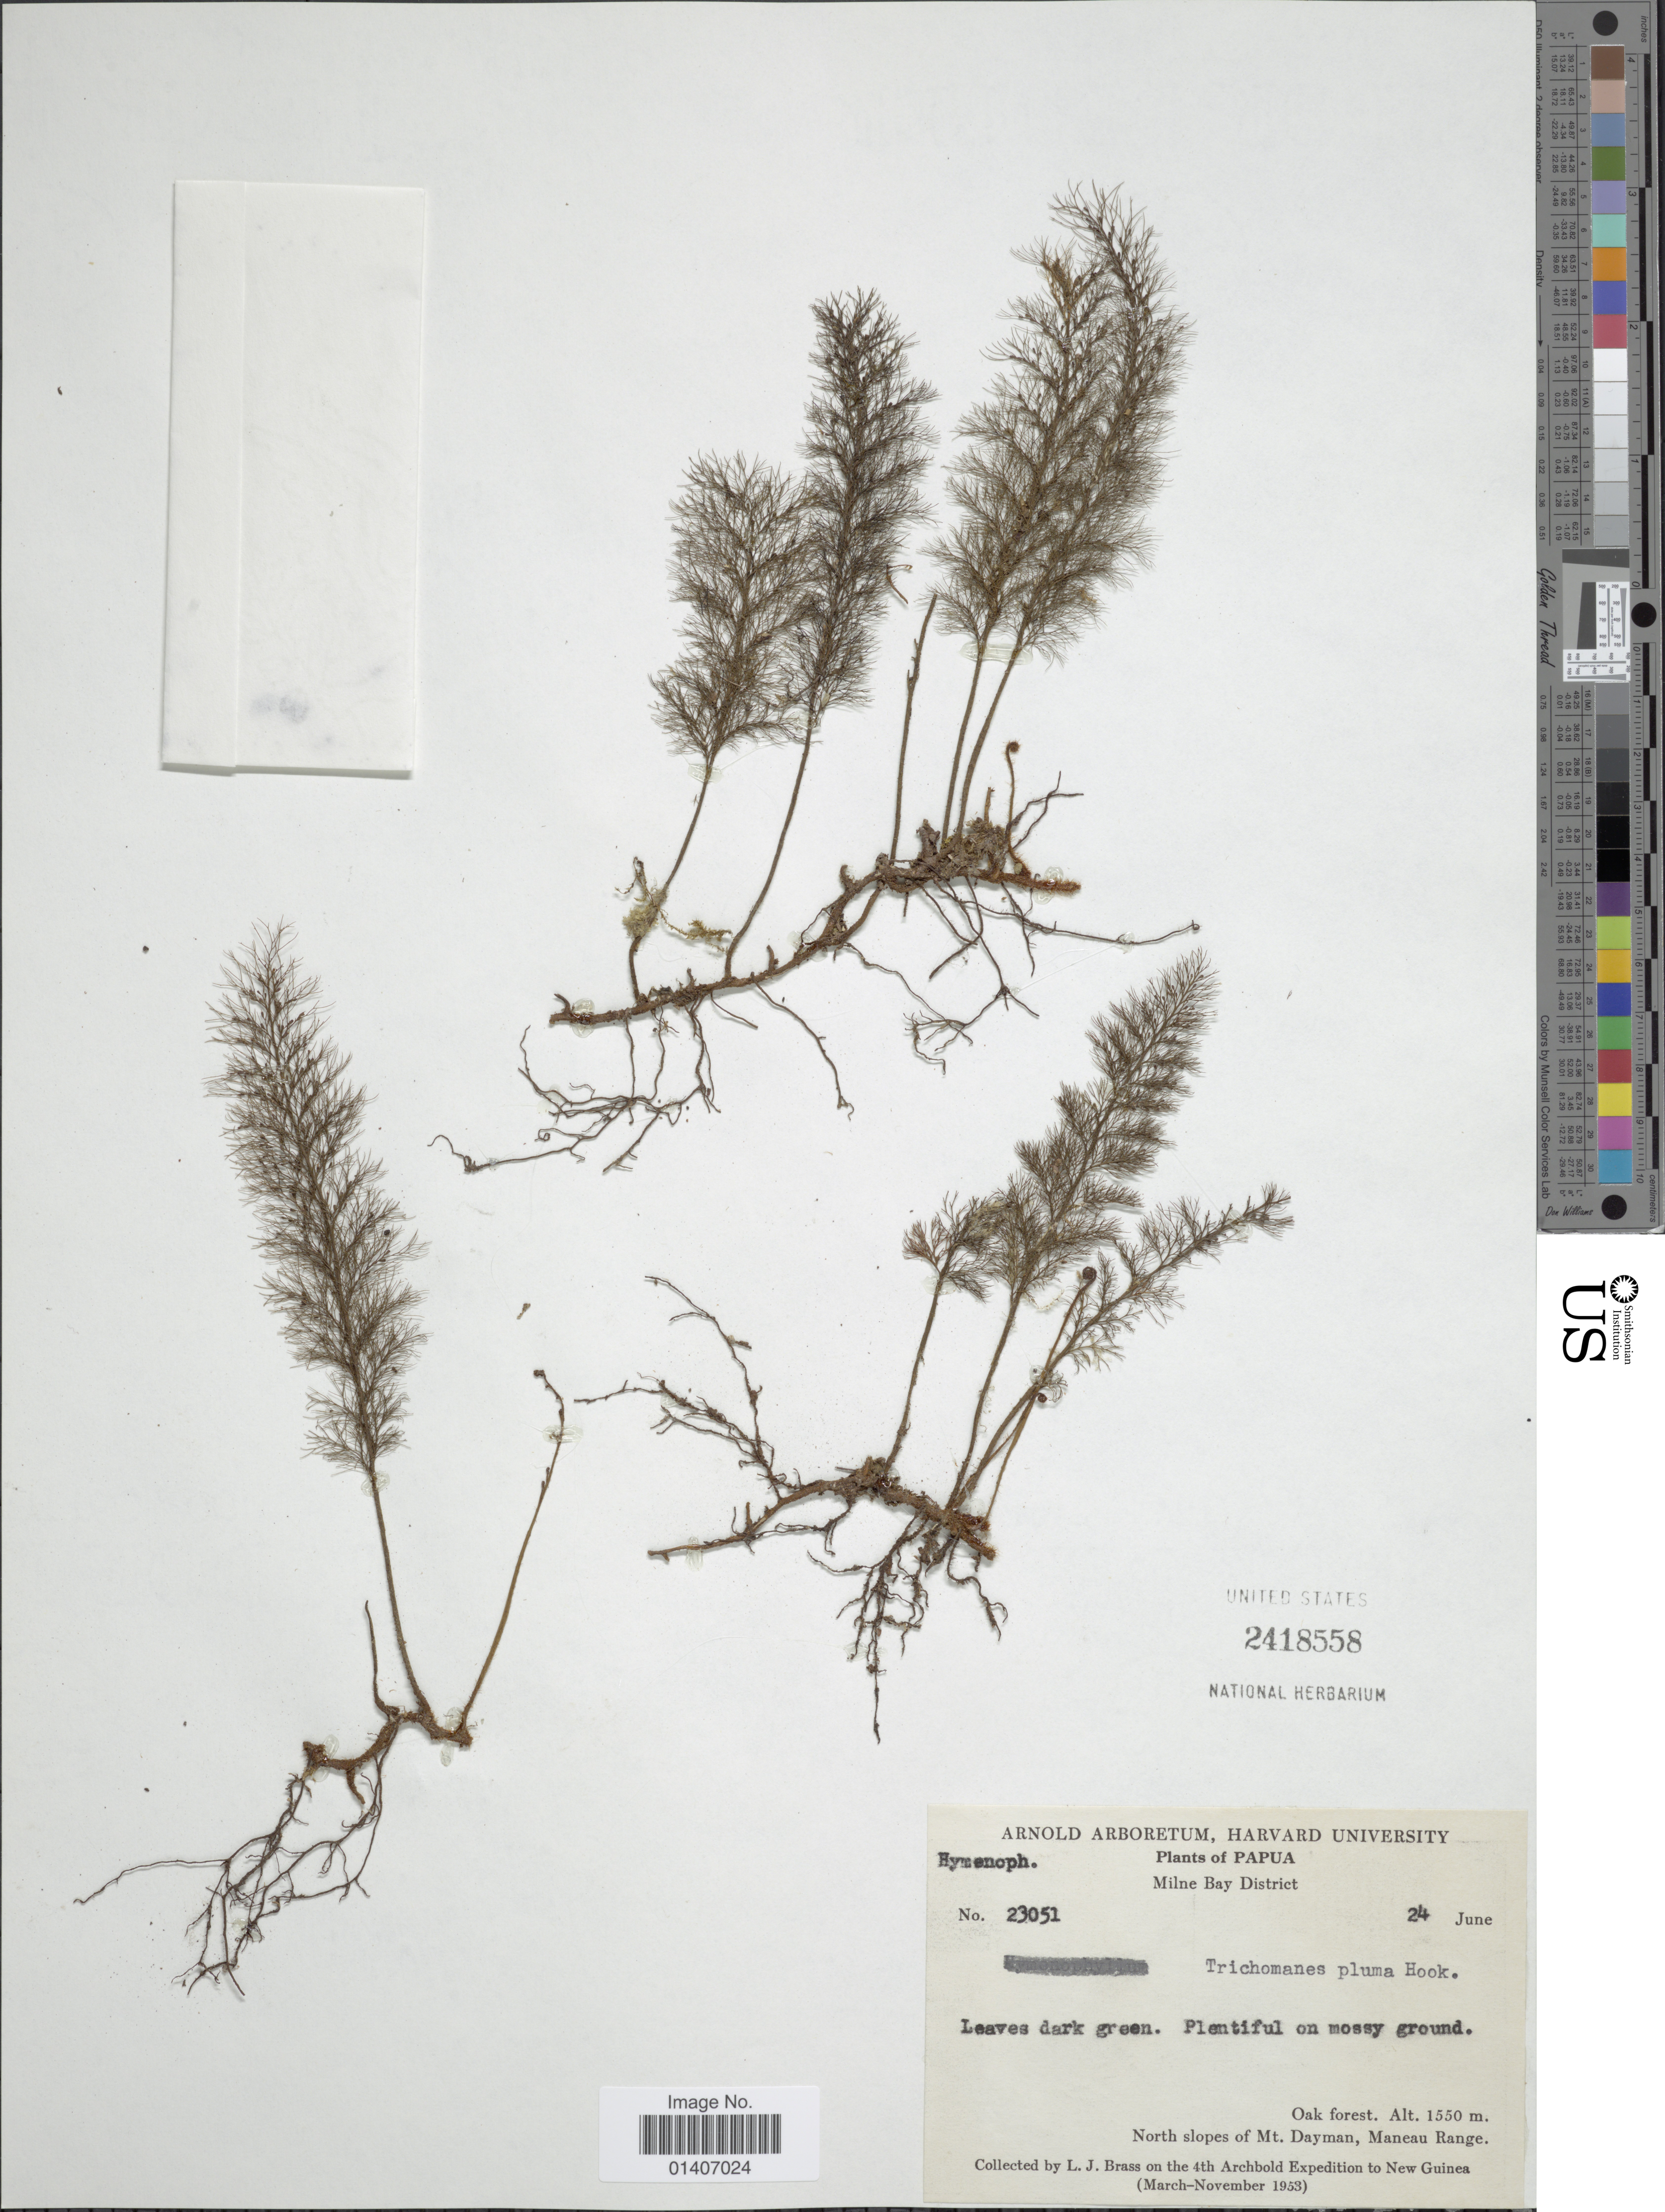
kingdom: Plantae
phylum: Tracheophyta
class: Polypodiopsida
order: Hymenophyllales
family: Hymenophyllaceae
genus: Abrodictyum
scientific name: Abrodictyum pluma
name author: (Hook.) Ebihara & K. Iwats.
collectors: L. J. Brass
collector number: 23051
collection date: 1953-06-24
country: Papua New Guinea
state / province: Milne Bay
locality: Papua, Milne Bay, Oak forest, North slopes of Mt. Dayman, Maneau Range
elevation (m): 1550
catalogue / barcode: US 2418558